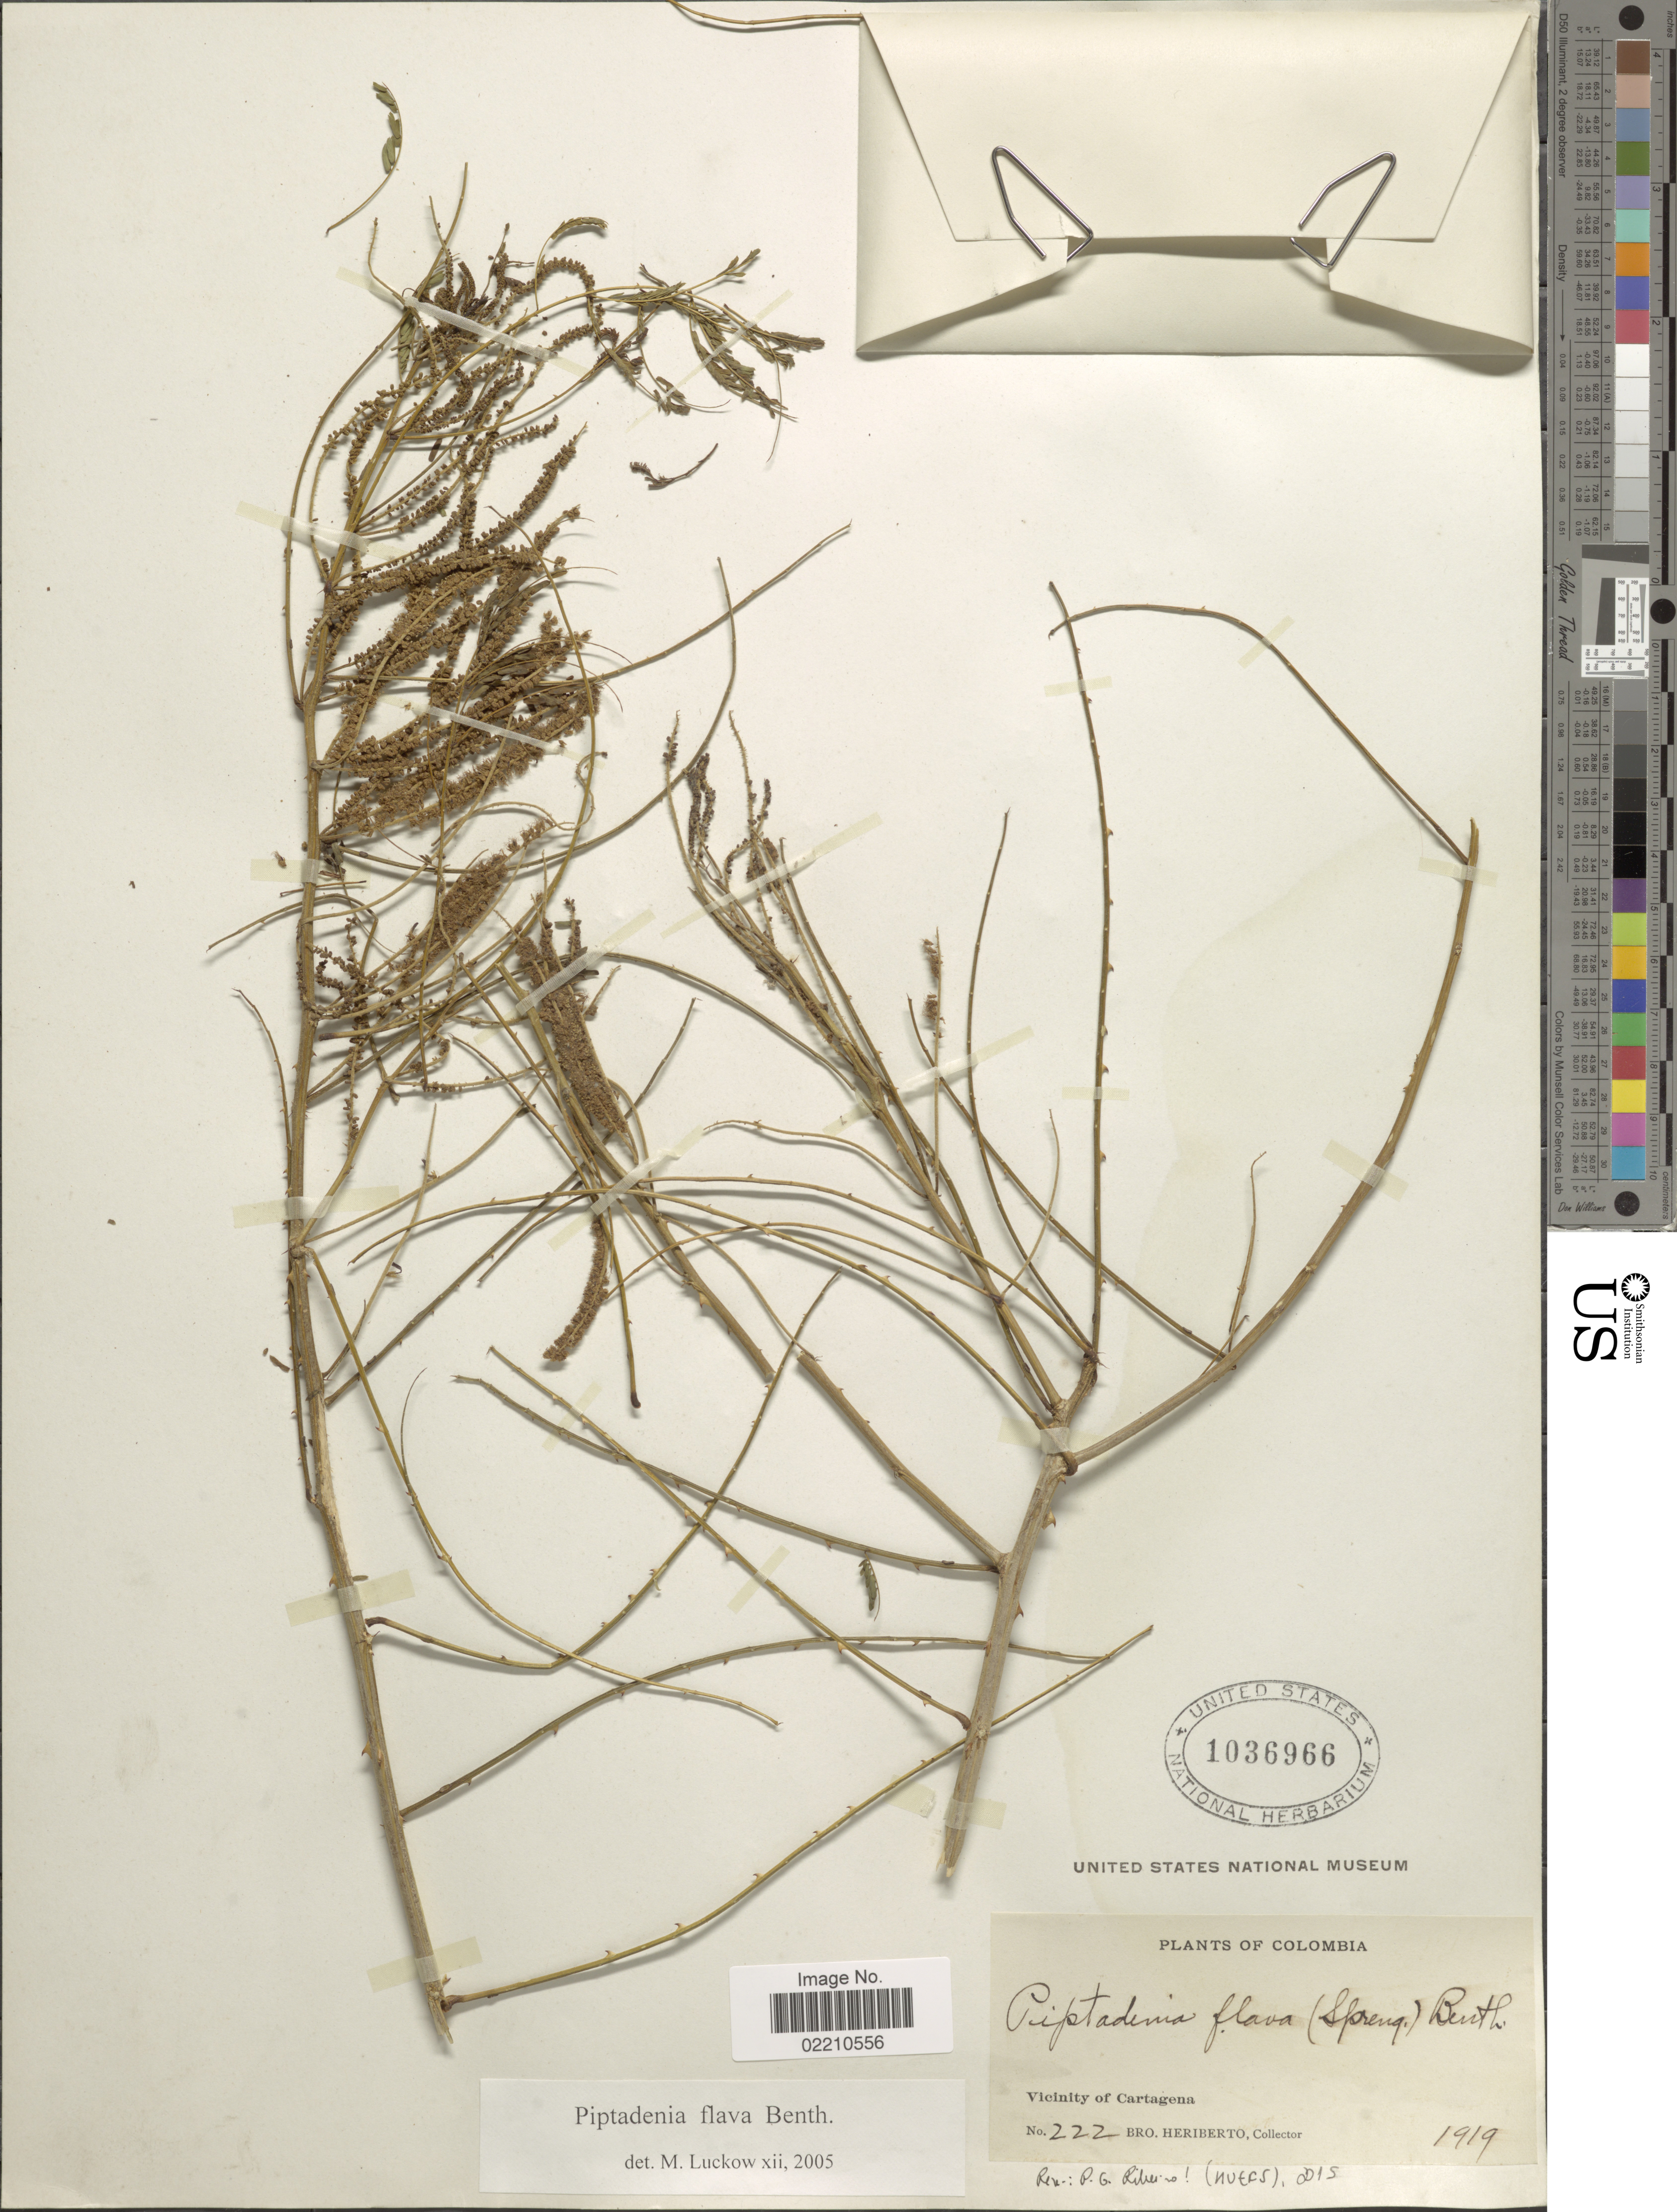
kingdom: Plantae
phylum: Tracheophyta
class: Magnoliopsida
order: Fabales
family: Fabaceae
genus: Piptadenia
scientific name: Piptadenia flava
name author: (DC.) Benth.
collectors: B. Heriberto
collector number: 222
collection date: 1919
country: Colombia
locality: Vicinity of Cartagena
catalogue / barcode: US 1036966